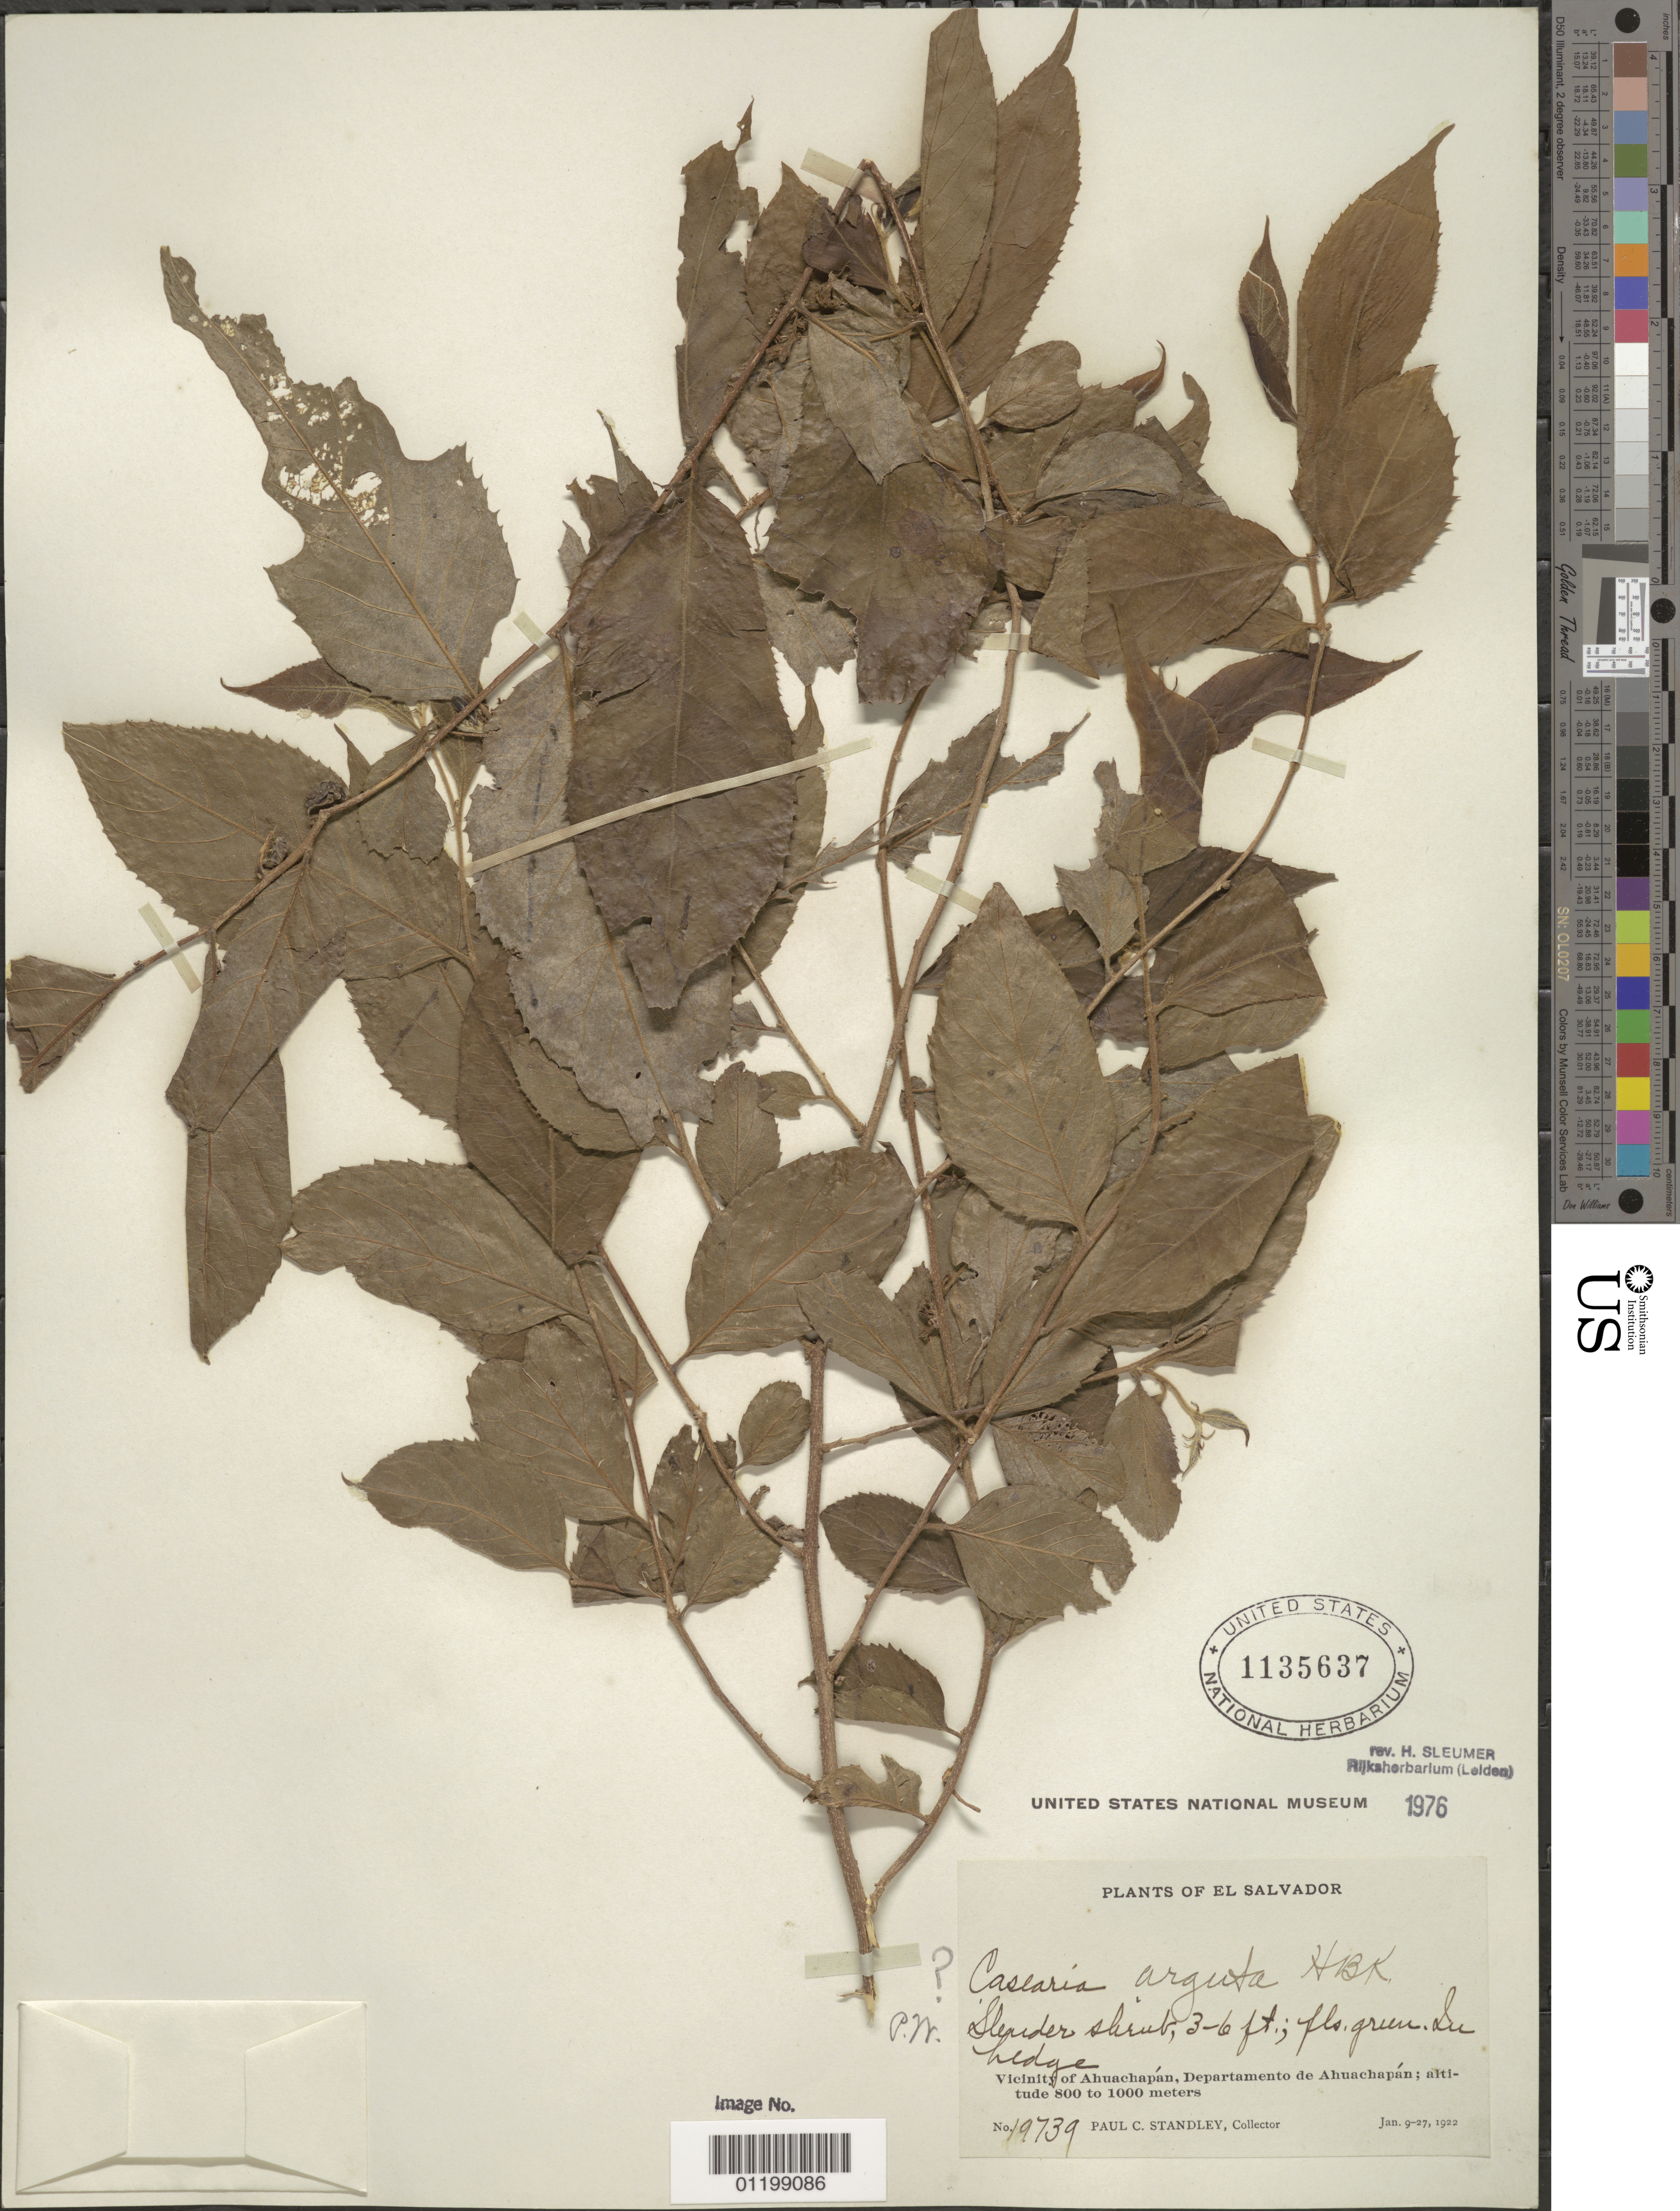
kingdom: Plantae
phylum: Tracheophyta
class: Magnoliopsida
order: Malpighiales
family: Salicaceae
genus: Casearia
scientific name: Casearia arguta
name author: Kunth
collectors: P. C. Standley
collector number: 19739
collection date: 1922-01-09/1922-01-27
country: El Salvador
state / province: Ahuachapán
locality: Vicinity of Ahuachapan.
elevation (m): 800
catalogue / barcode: US 1135637